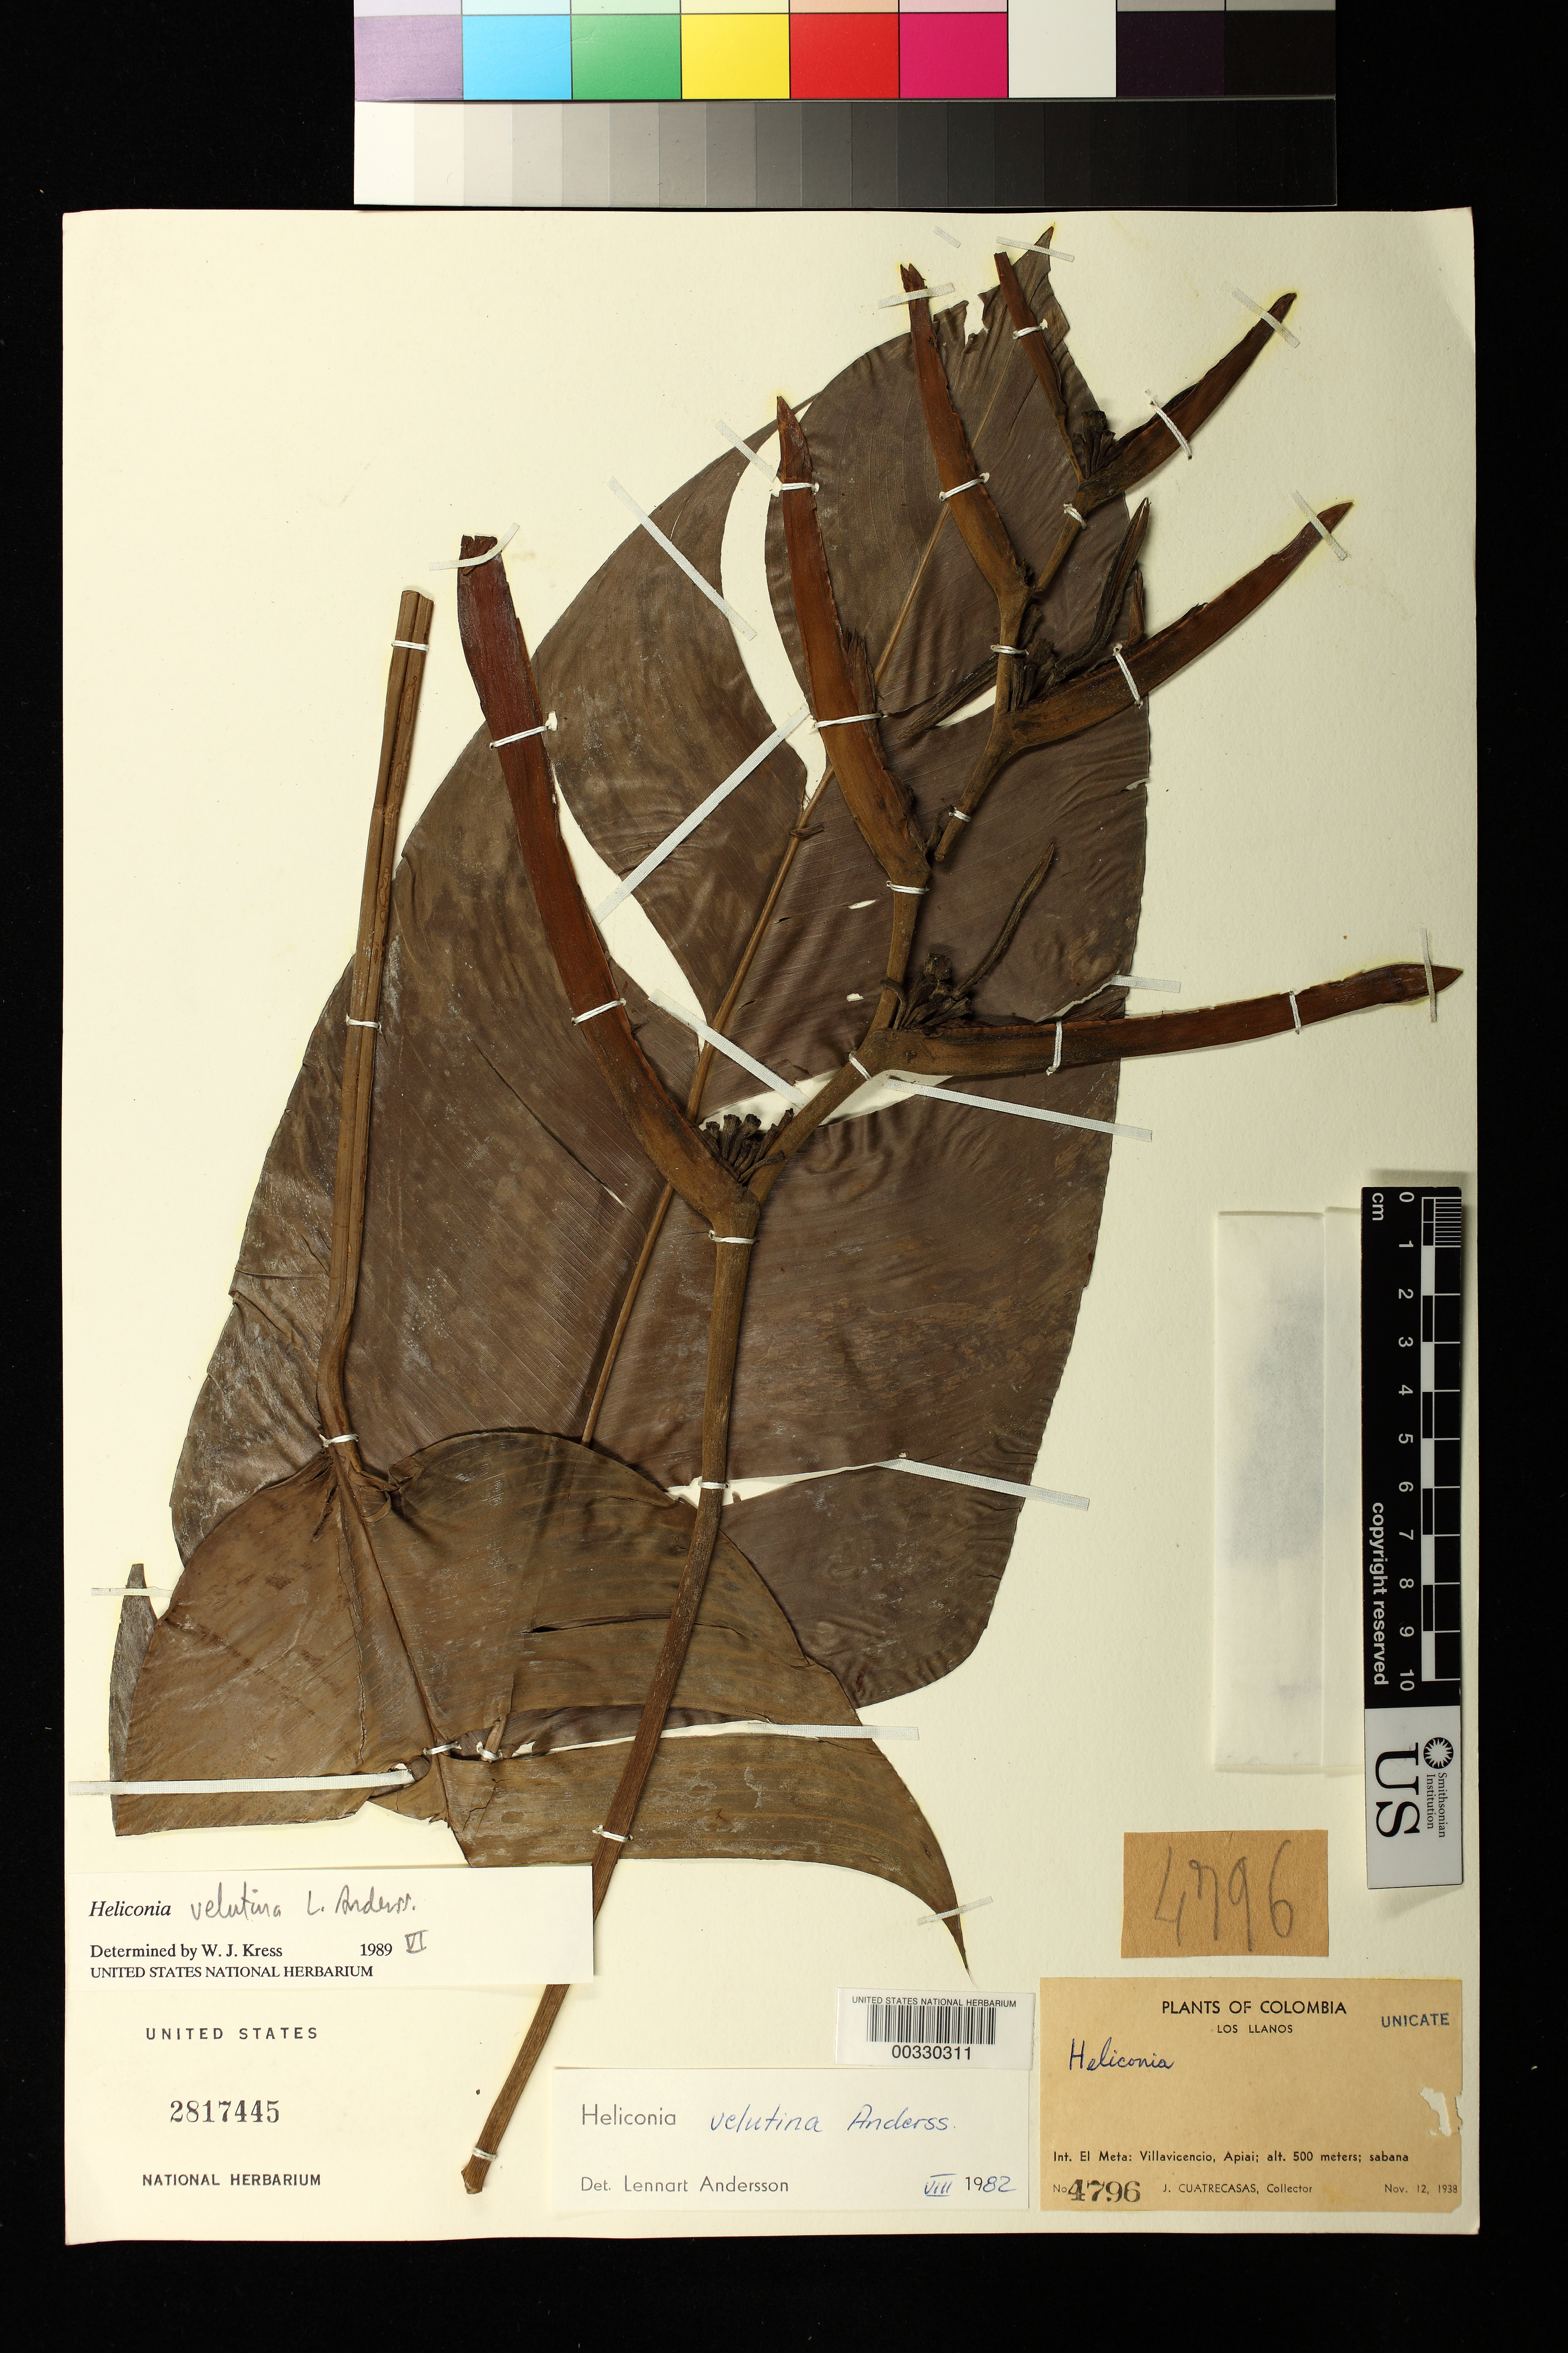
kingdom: Plantae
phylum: Tracheophyta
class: Liliopsida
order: Zingiberales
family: Heliconiaceae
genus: Heliconia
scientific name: Heliconia velutina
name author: L. Andersson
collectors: J. Cuatrecasas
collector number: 4796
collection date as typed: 12 Nov 1938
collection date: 1938-11-12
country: Colombia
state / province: Meta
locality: Los Llanos, Villa Vicencia, Apiai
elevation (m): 500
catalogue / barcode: US 2817445